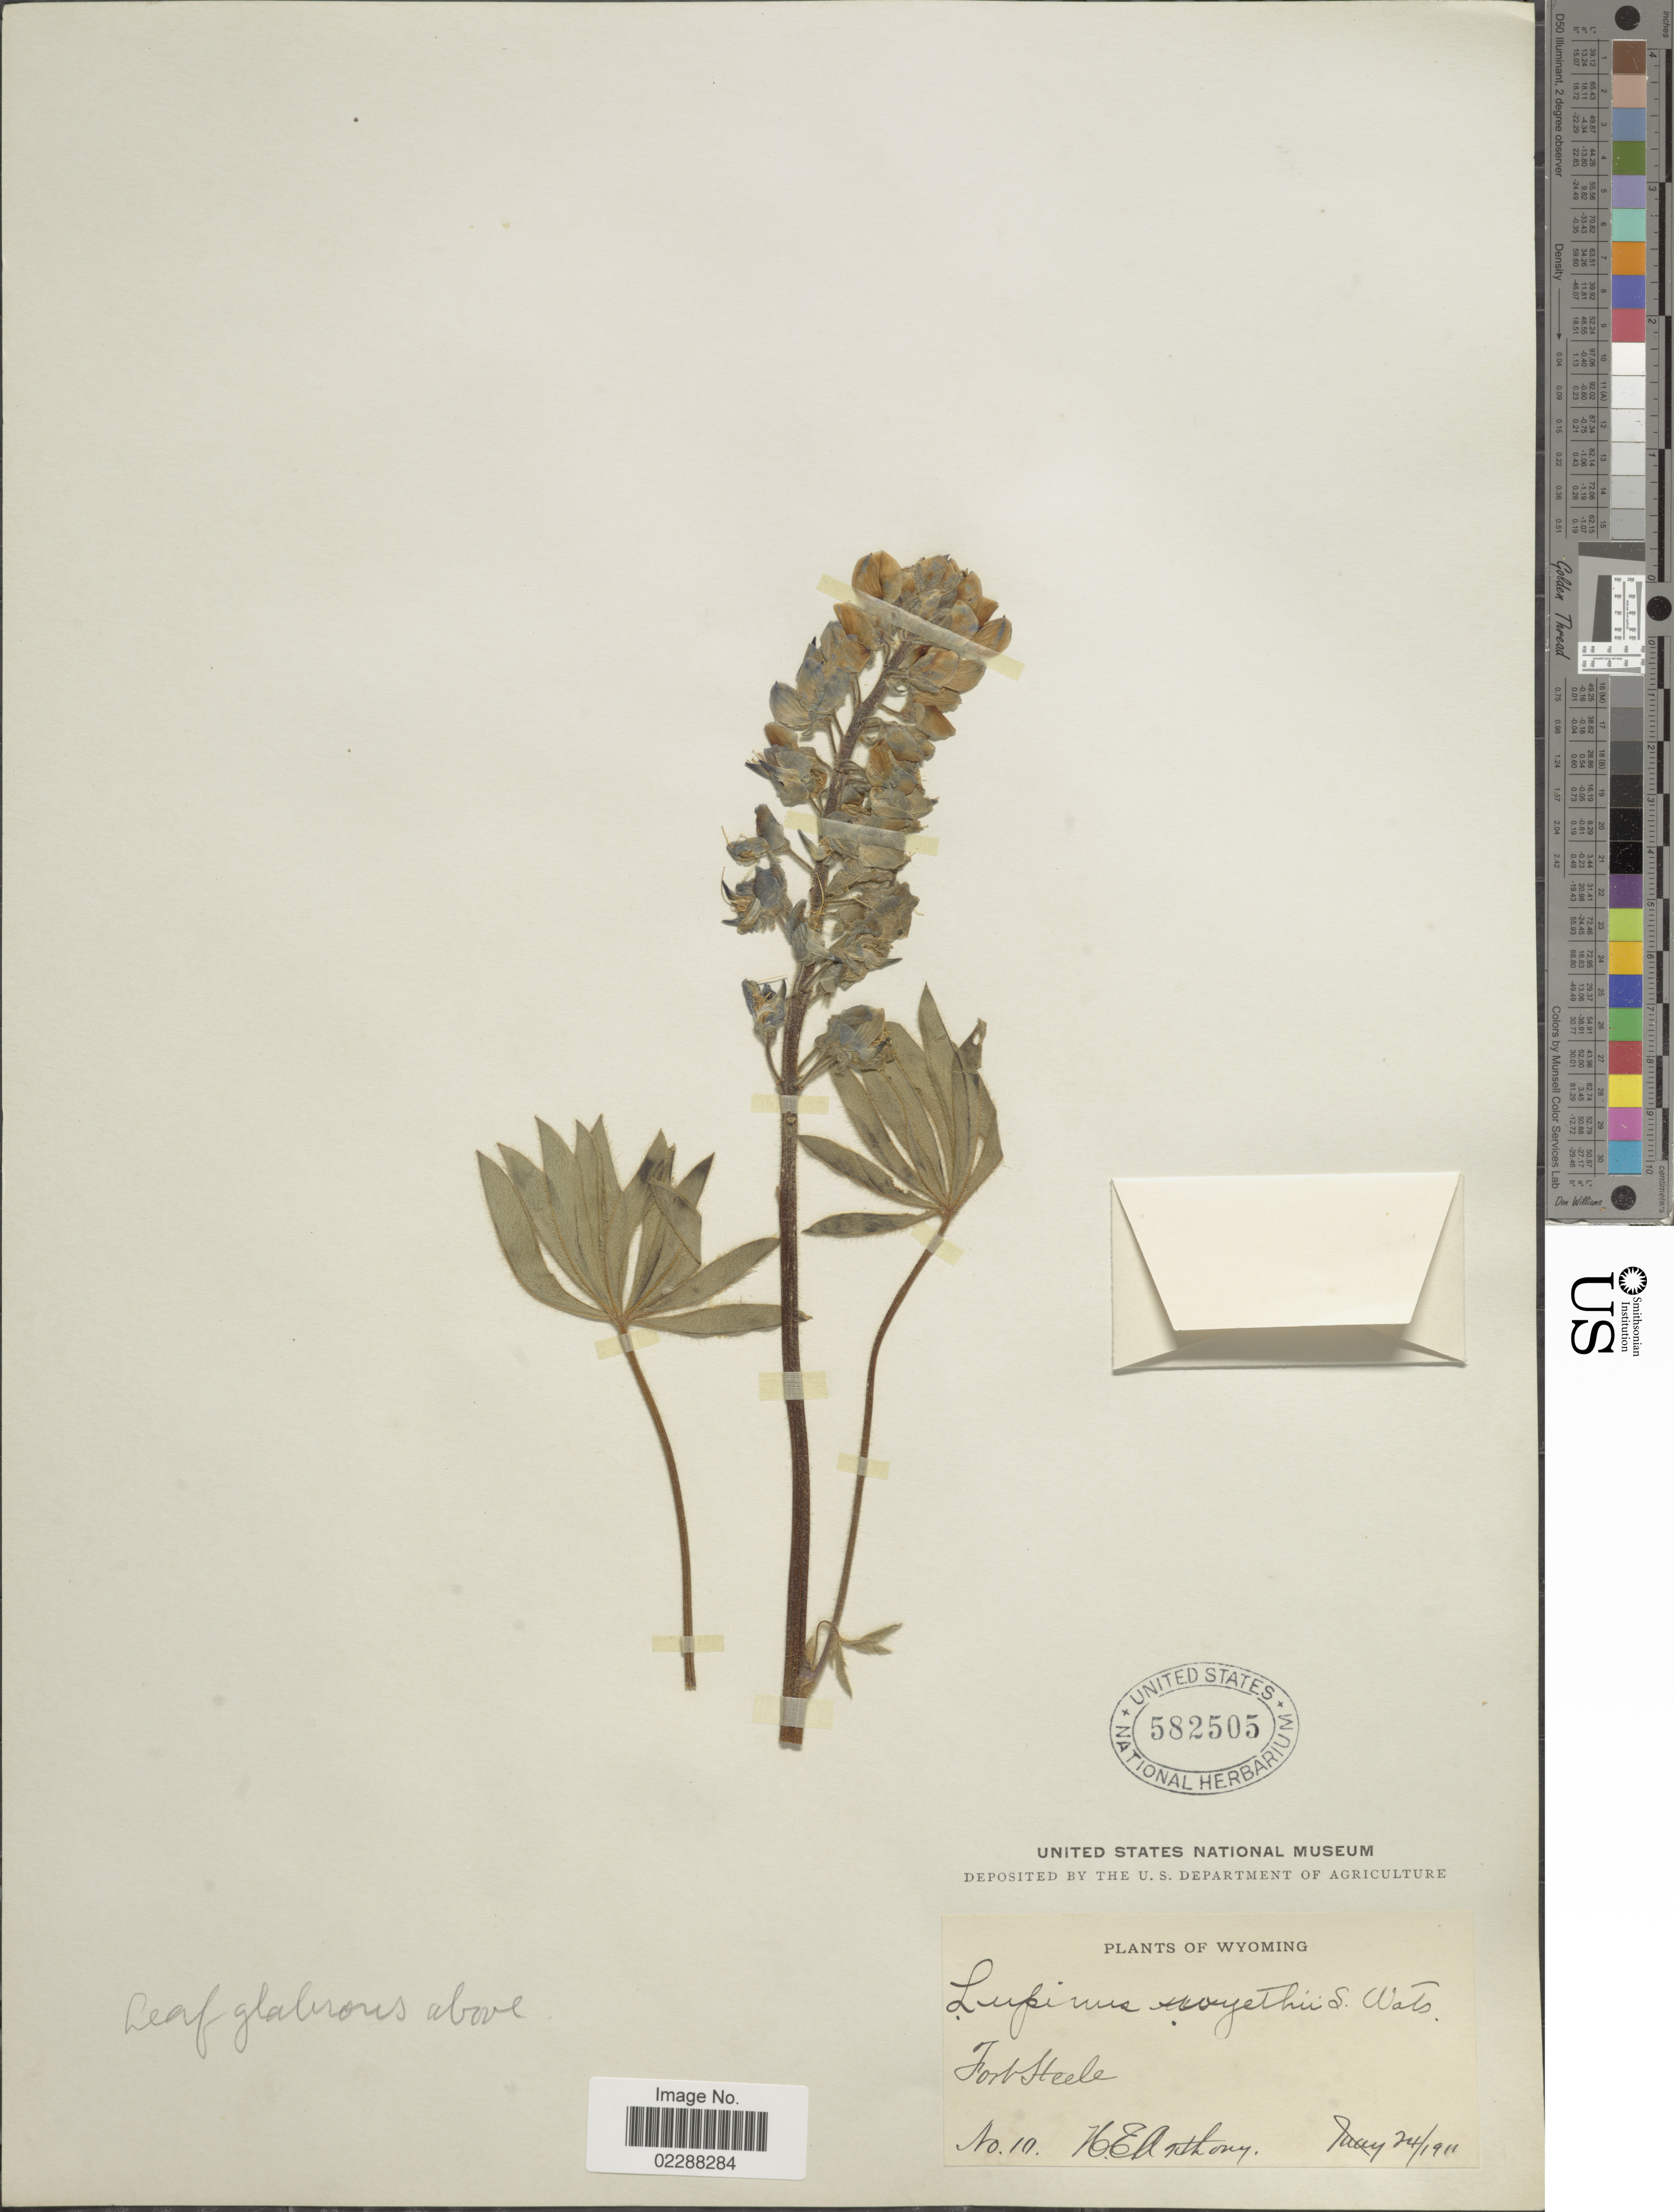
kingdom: Plantae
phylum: Tracheophyta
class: Magnoliopsida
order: Fabales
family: Fabaceae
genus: Lupinus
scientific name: Lupinus wyethii subsp. wyethii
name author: S. Watson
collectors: N. C. Anthony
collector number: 10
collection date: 1911-05-24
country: United States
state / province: Wyoming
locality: Forksteele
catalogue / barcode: US 582505